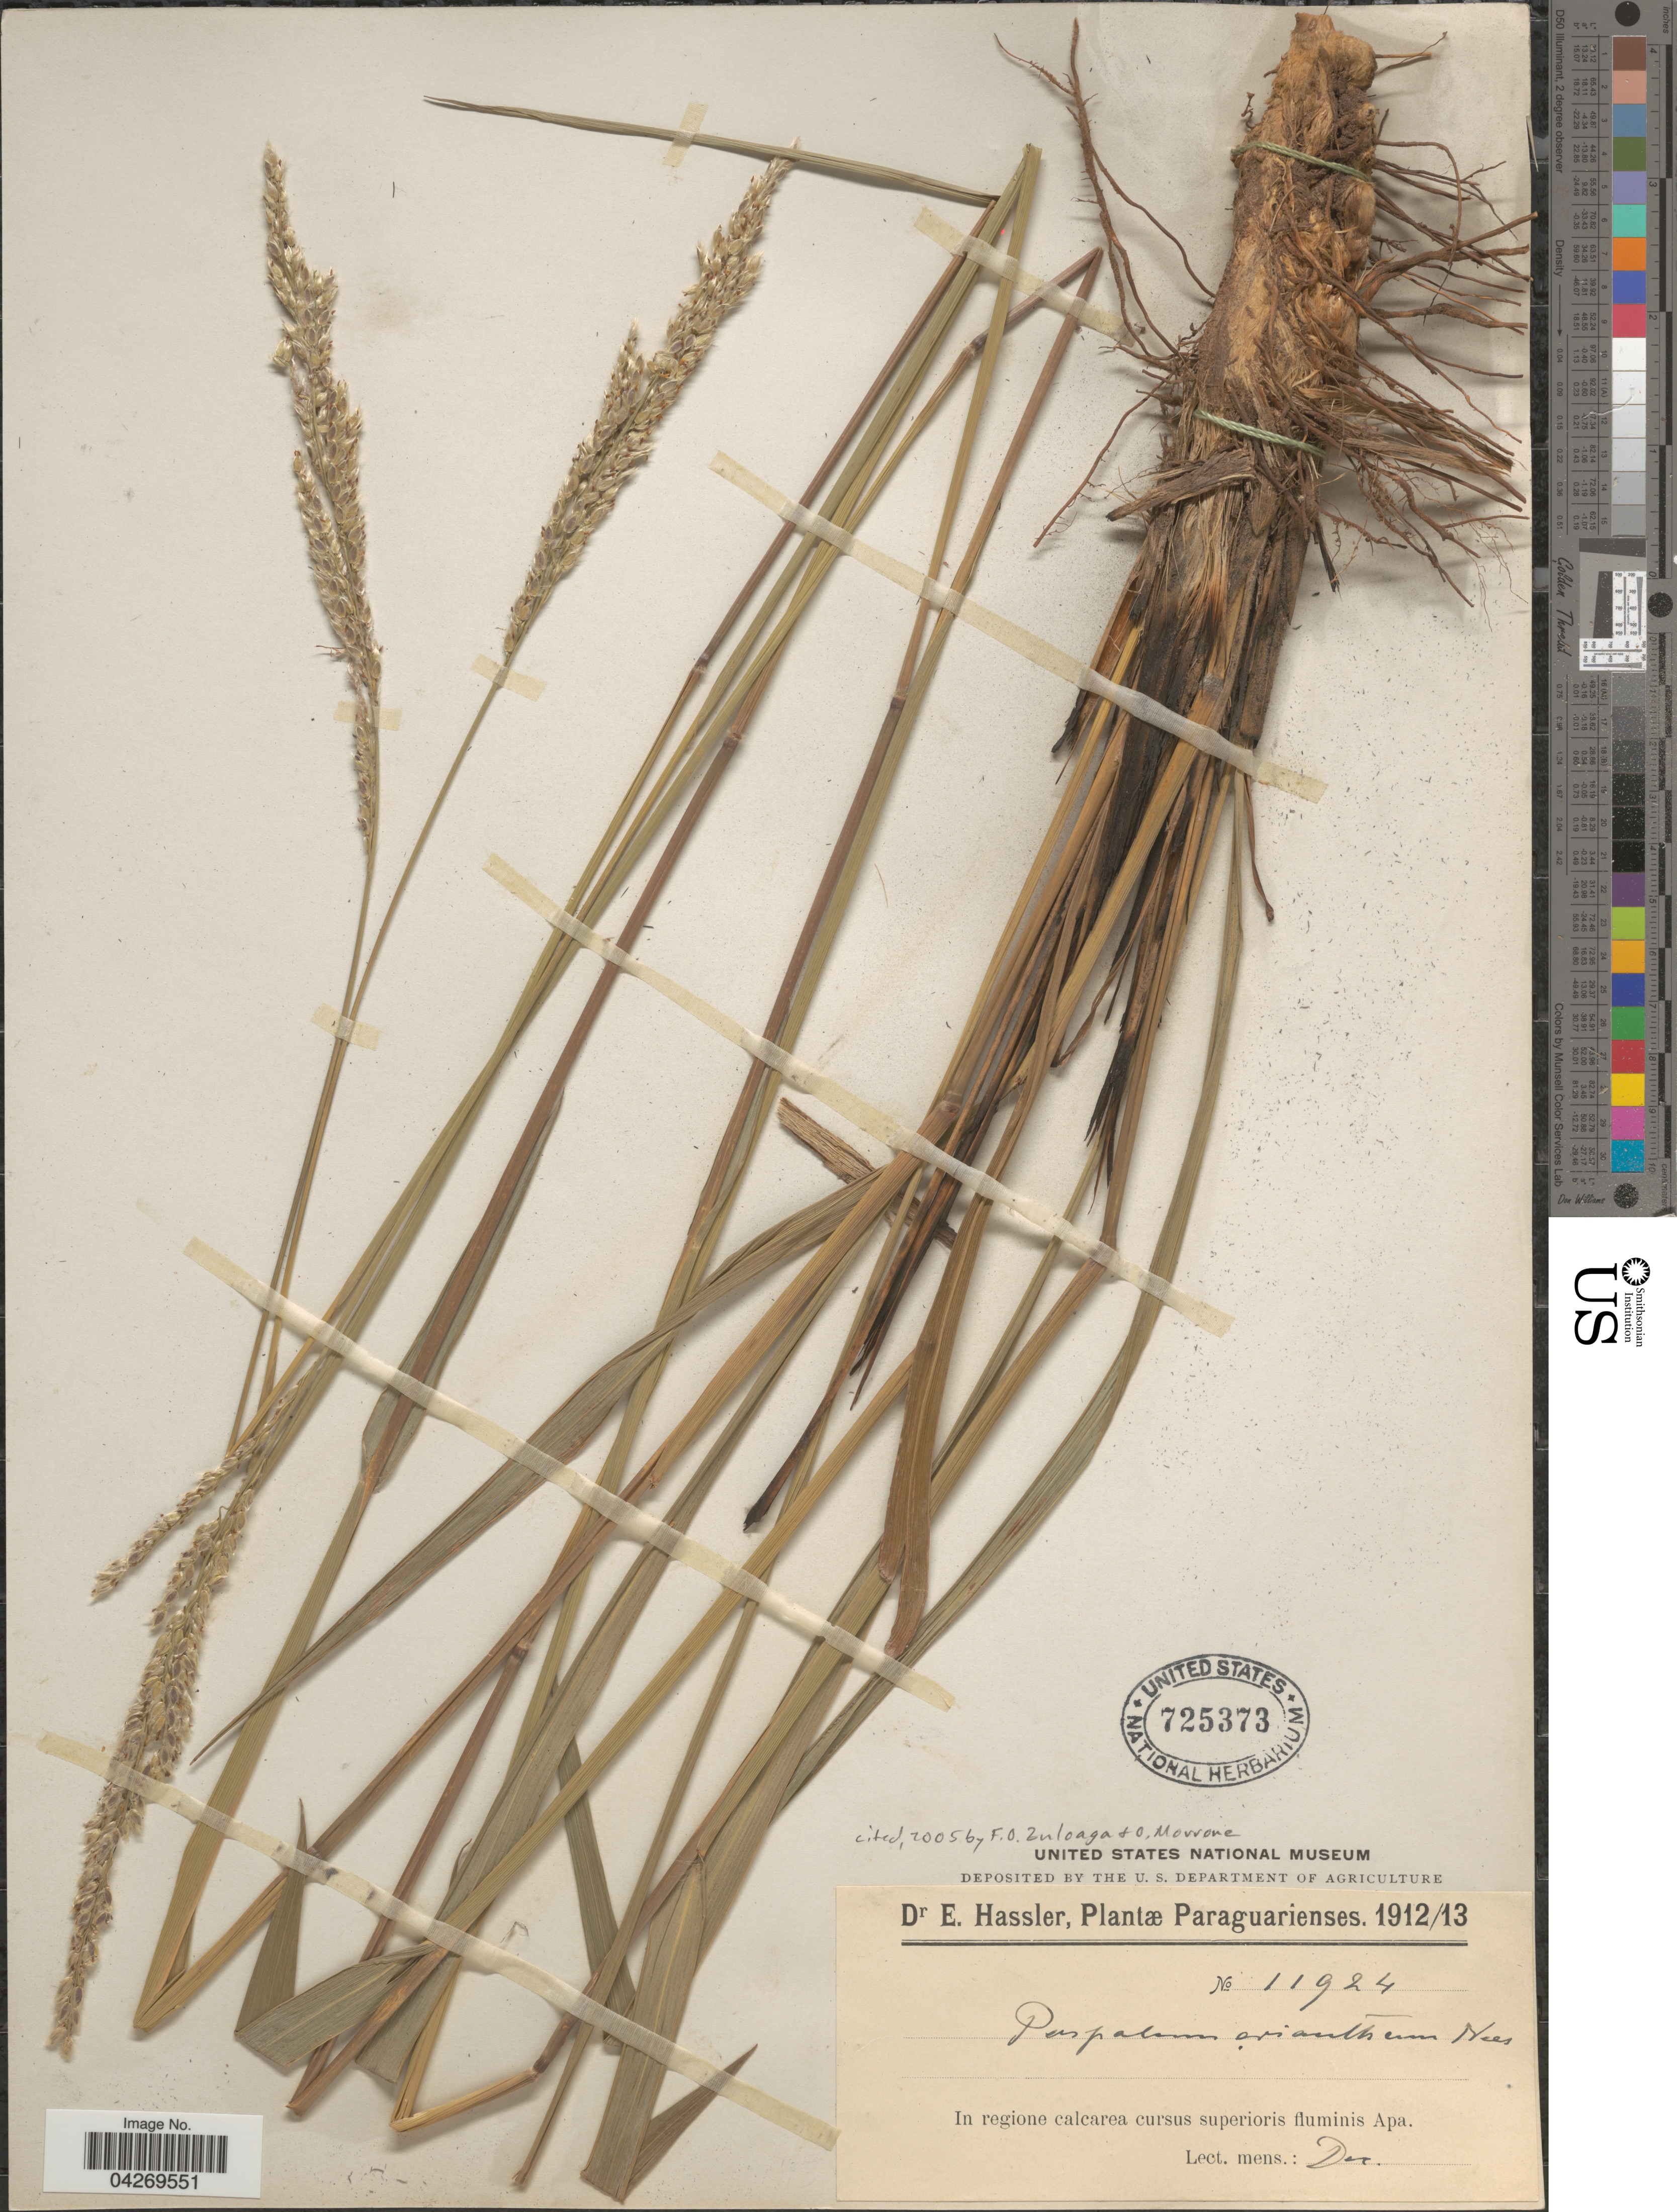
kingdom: Plantae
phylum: Tracheophyta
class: Liliopsida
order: Poales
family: Poaceae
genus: Paspalum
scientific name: Paspalum erianthum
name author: Nees ex Trin.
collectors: E. Hassler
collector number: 11924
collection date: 1912-12/1913-12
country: Paraguay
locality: In regione calcarea cursus superioris fluminis Apa.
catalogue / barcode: US 725373